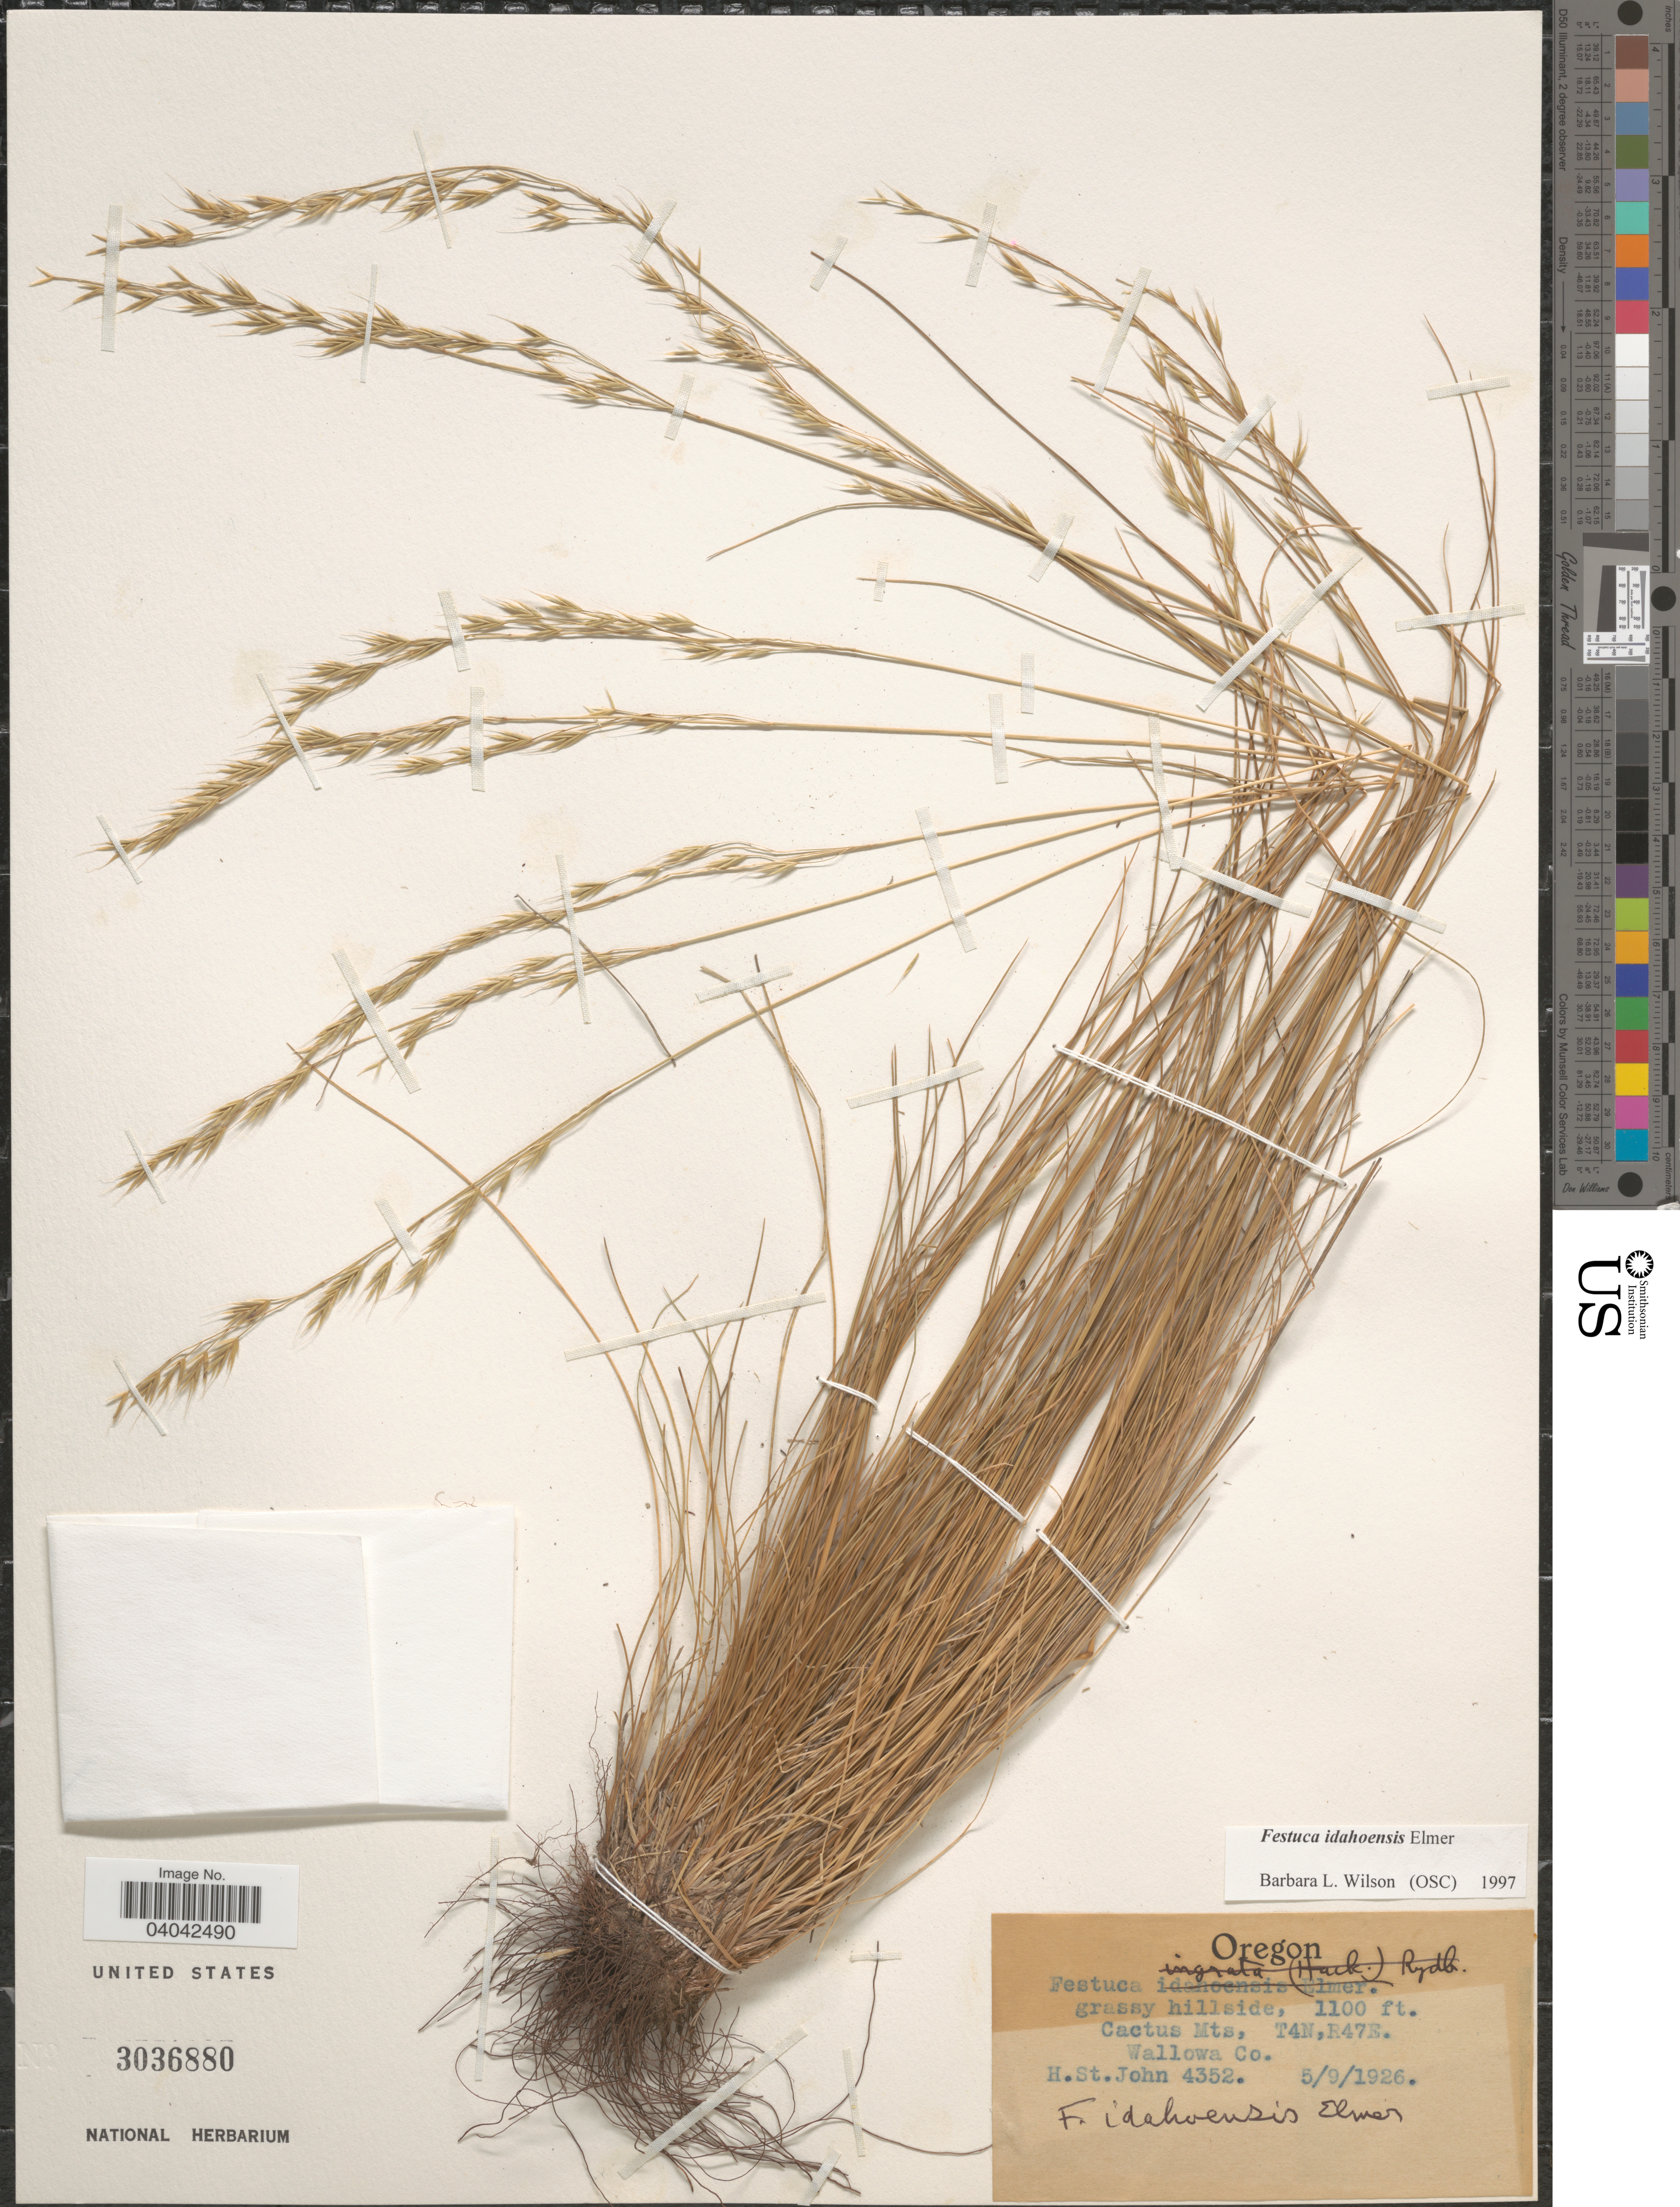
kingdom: Plantae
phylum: Tracheophyta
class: Liliopsida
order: Poales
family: Poaceae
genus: Festuca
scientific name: Festuca idahoensis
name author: Elmer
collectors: H. St. John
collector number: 4352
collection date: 1926-09-05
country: United States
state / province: Oregon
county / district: Wallowa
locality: Cactus Mts, T4N, R47E. Wallowa Co.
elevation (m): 335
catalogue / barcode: US 3036880